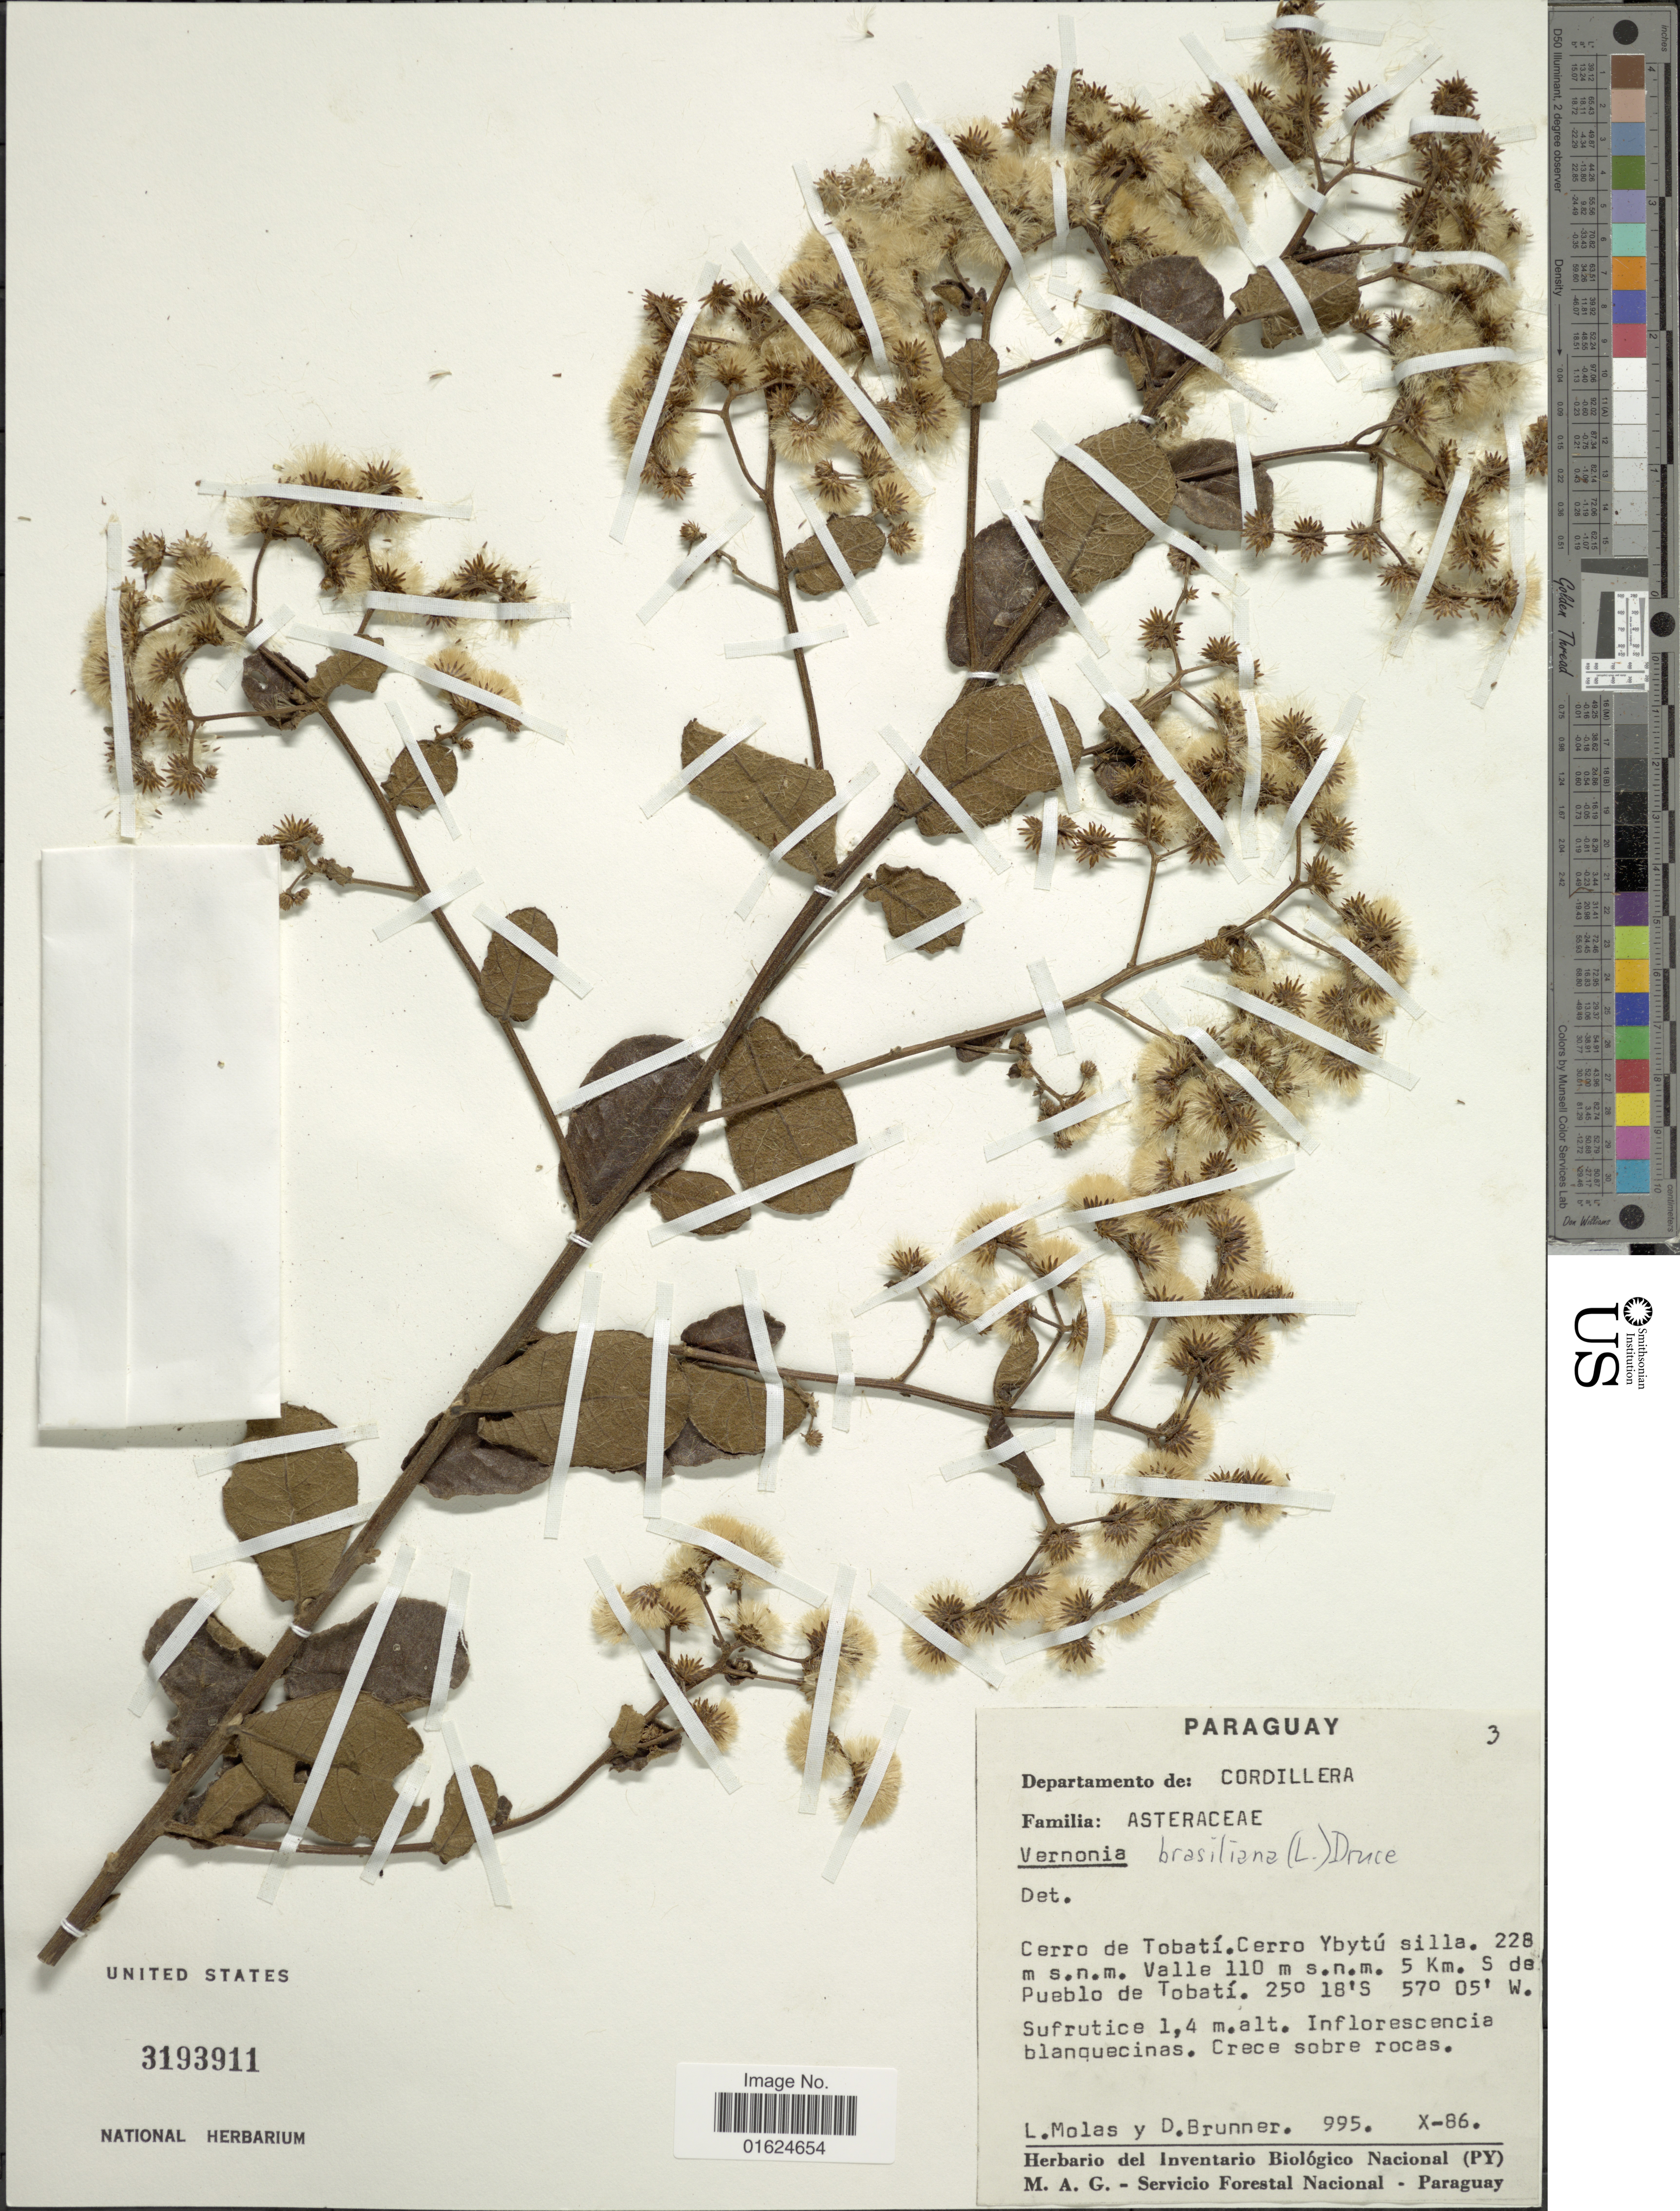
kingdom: Plantae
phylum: Tracheophyta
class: Magnoliopsida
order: Asterales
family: Asteraceae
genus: Vernonia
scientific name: Vernonia brasiliana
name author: (L.) Druce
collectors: L. Molas & D. Brunner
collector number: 995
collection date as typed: Transcribed d/m/y: /10/86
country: Paraguay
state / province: Cordillera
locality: Departamento de: Cordillera, Cerro de Tobatí. Cerro Ybytú silla, Villa, 5 km S de Pueblo de tobatí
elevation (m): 110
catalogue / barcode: US 3193911